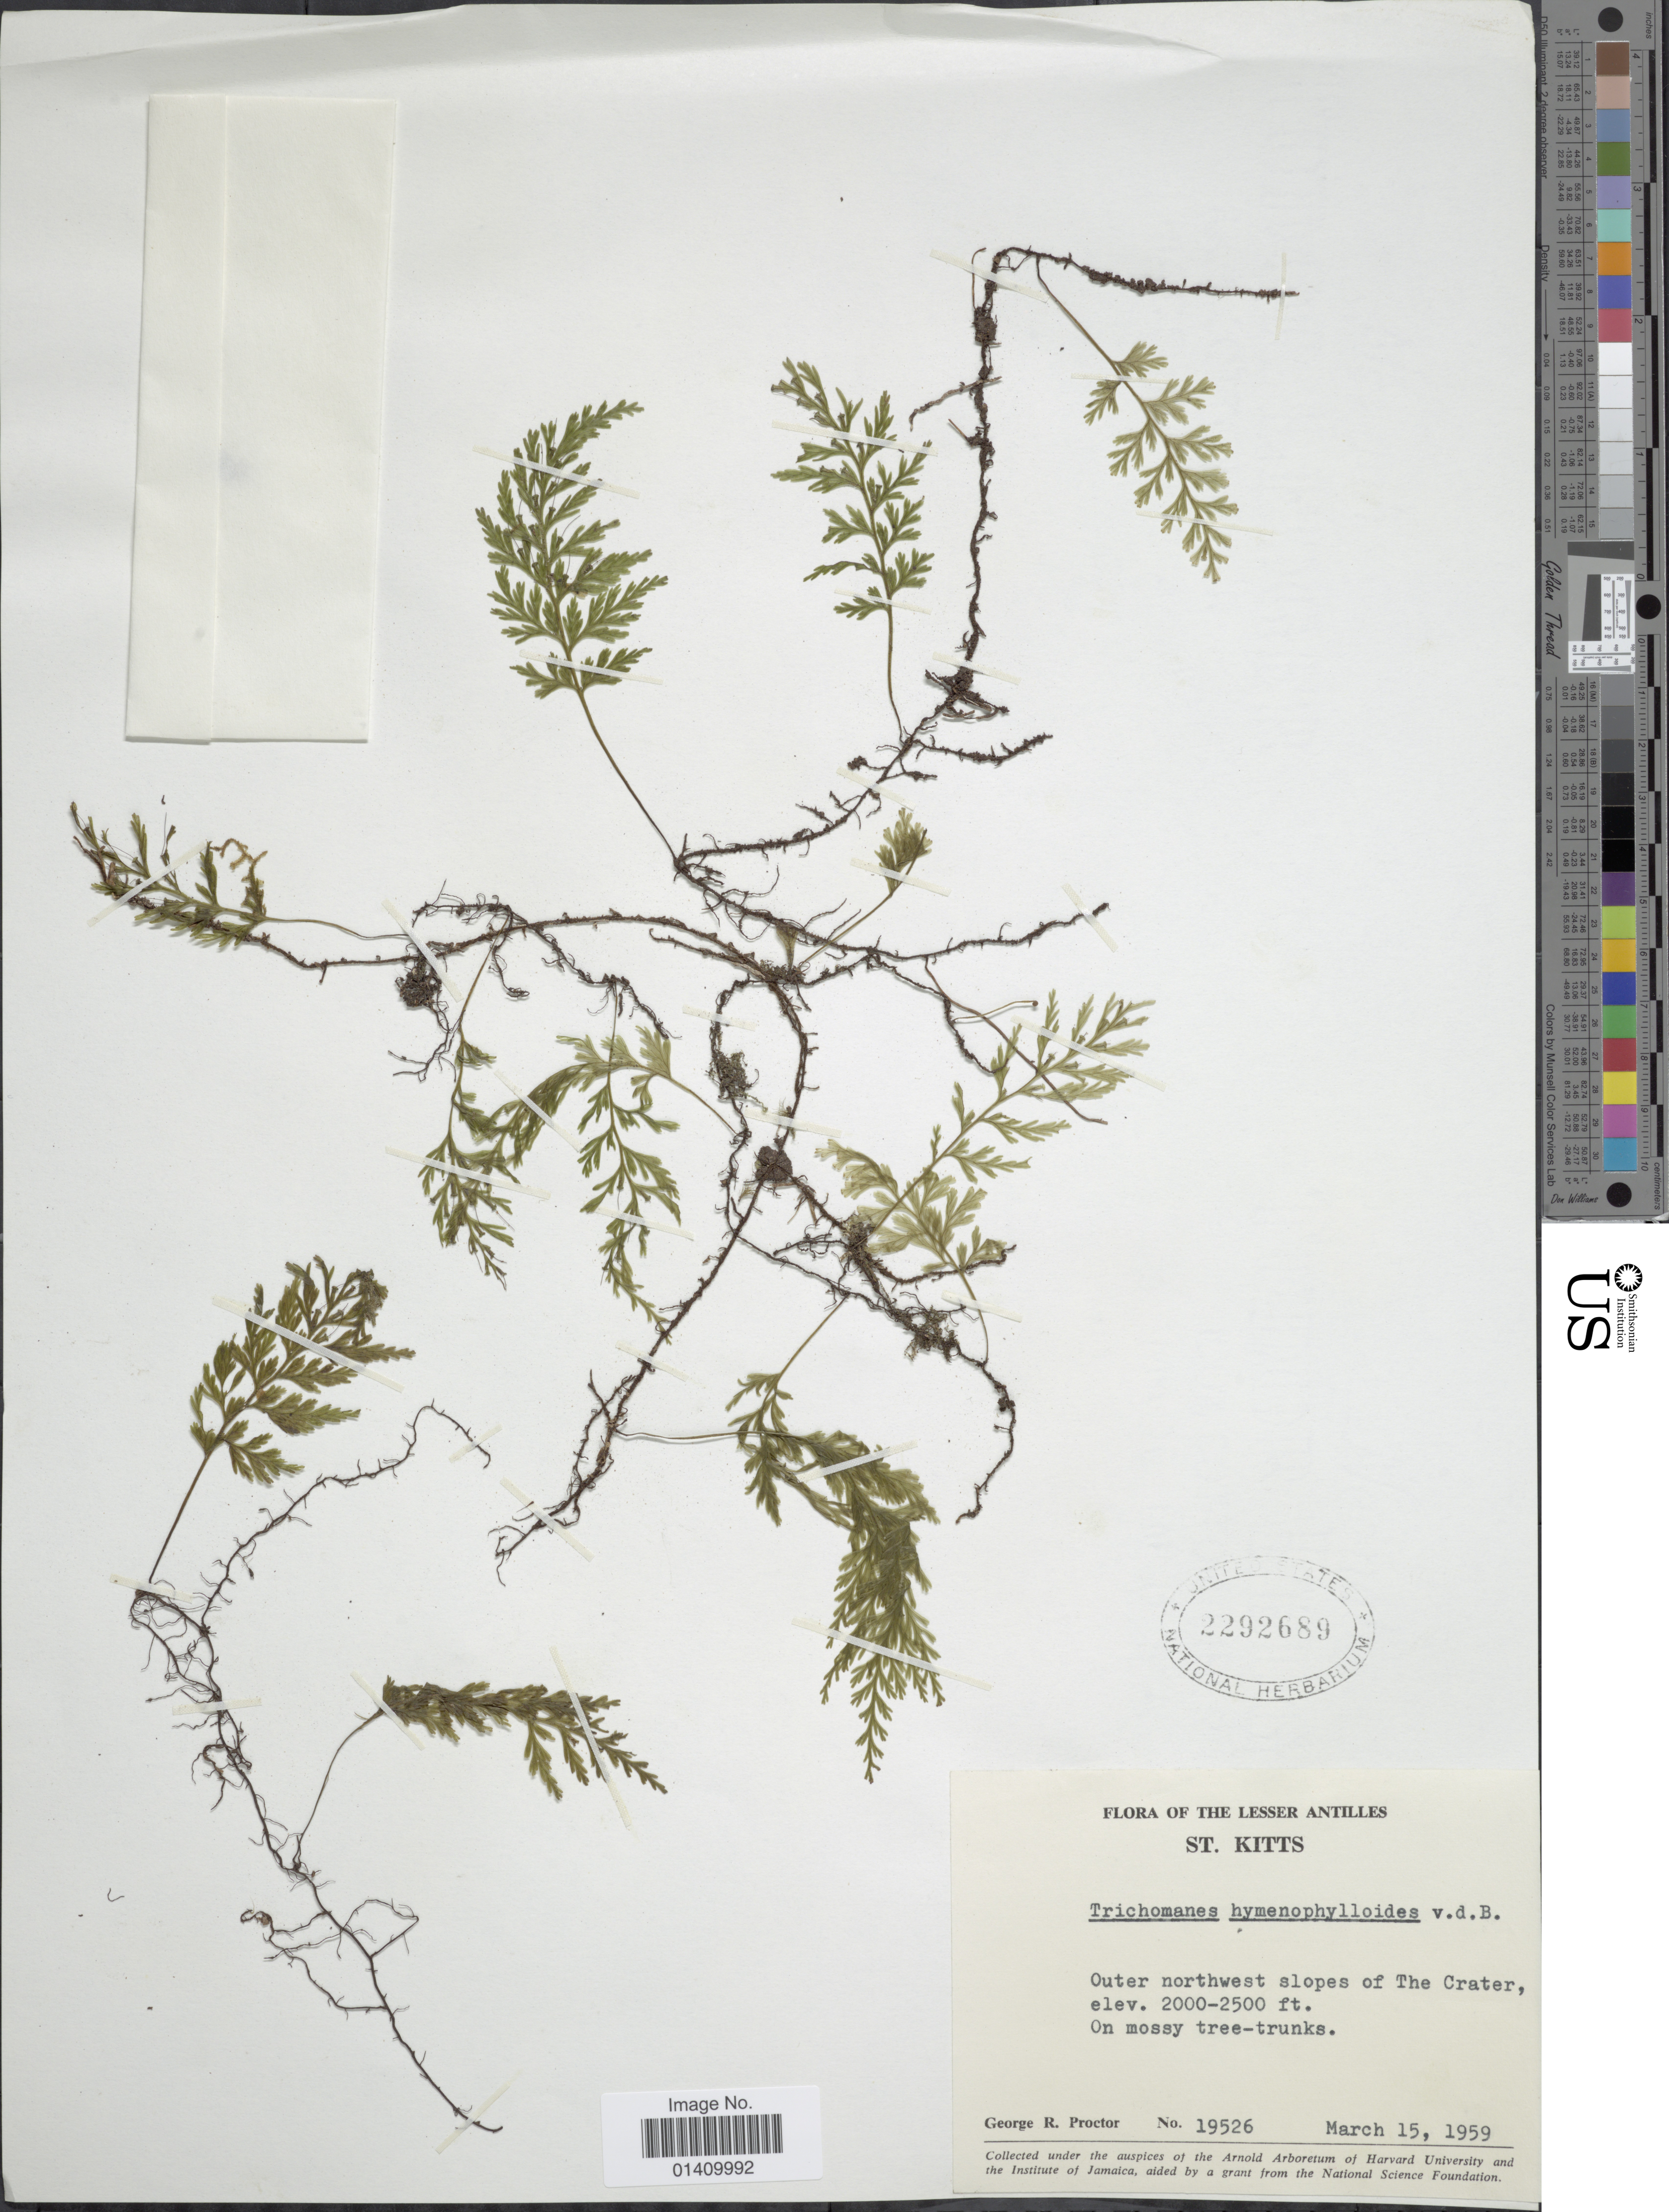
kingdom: Plantae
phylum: Tracheophyta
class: Polypodiopsida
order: Hymenophyllales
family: Hymenophyllaceae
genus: Polyphlebium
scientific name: Polyphlebium hymenophylloides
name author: (Bosch) Ebihara & Dubuisson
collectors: G. R. Proctor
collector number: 19526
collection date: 1959-03-15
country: St. Christopher-Nevis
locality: The Lesser Antilles St. Kitts outer northwest slopes of The Crater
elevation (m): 610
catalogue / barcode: US 2292689